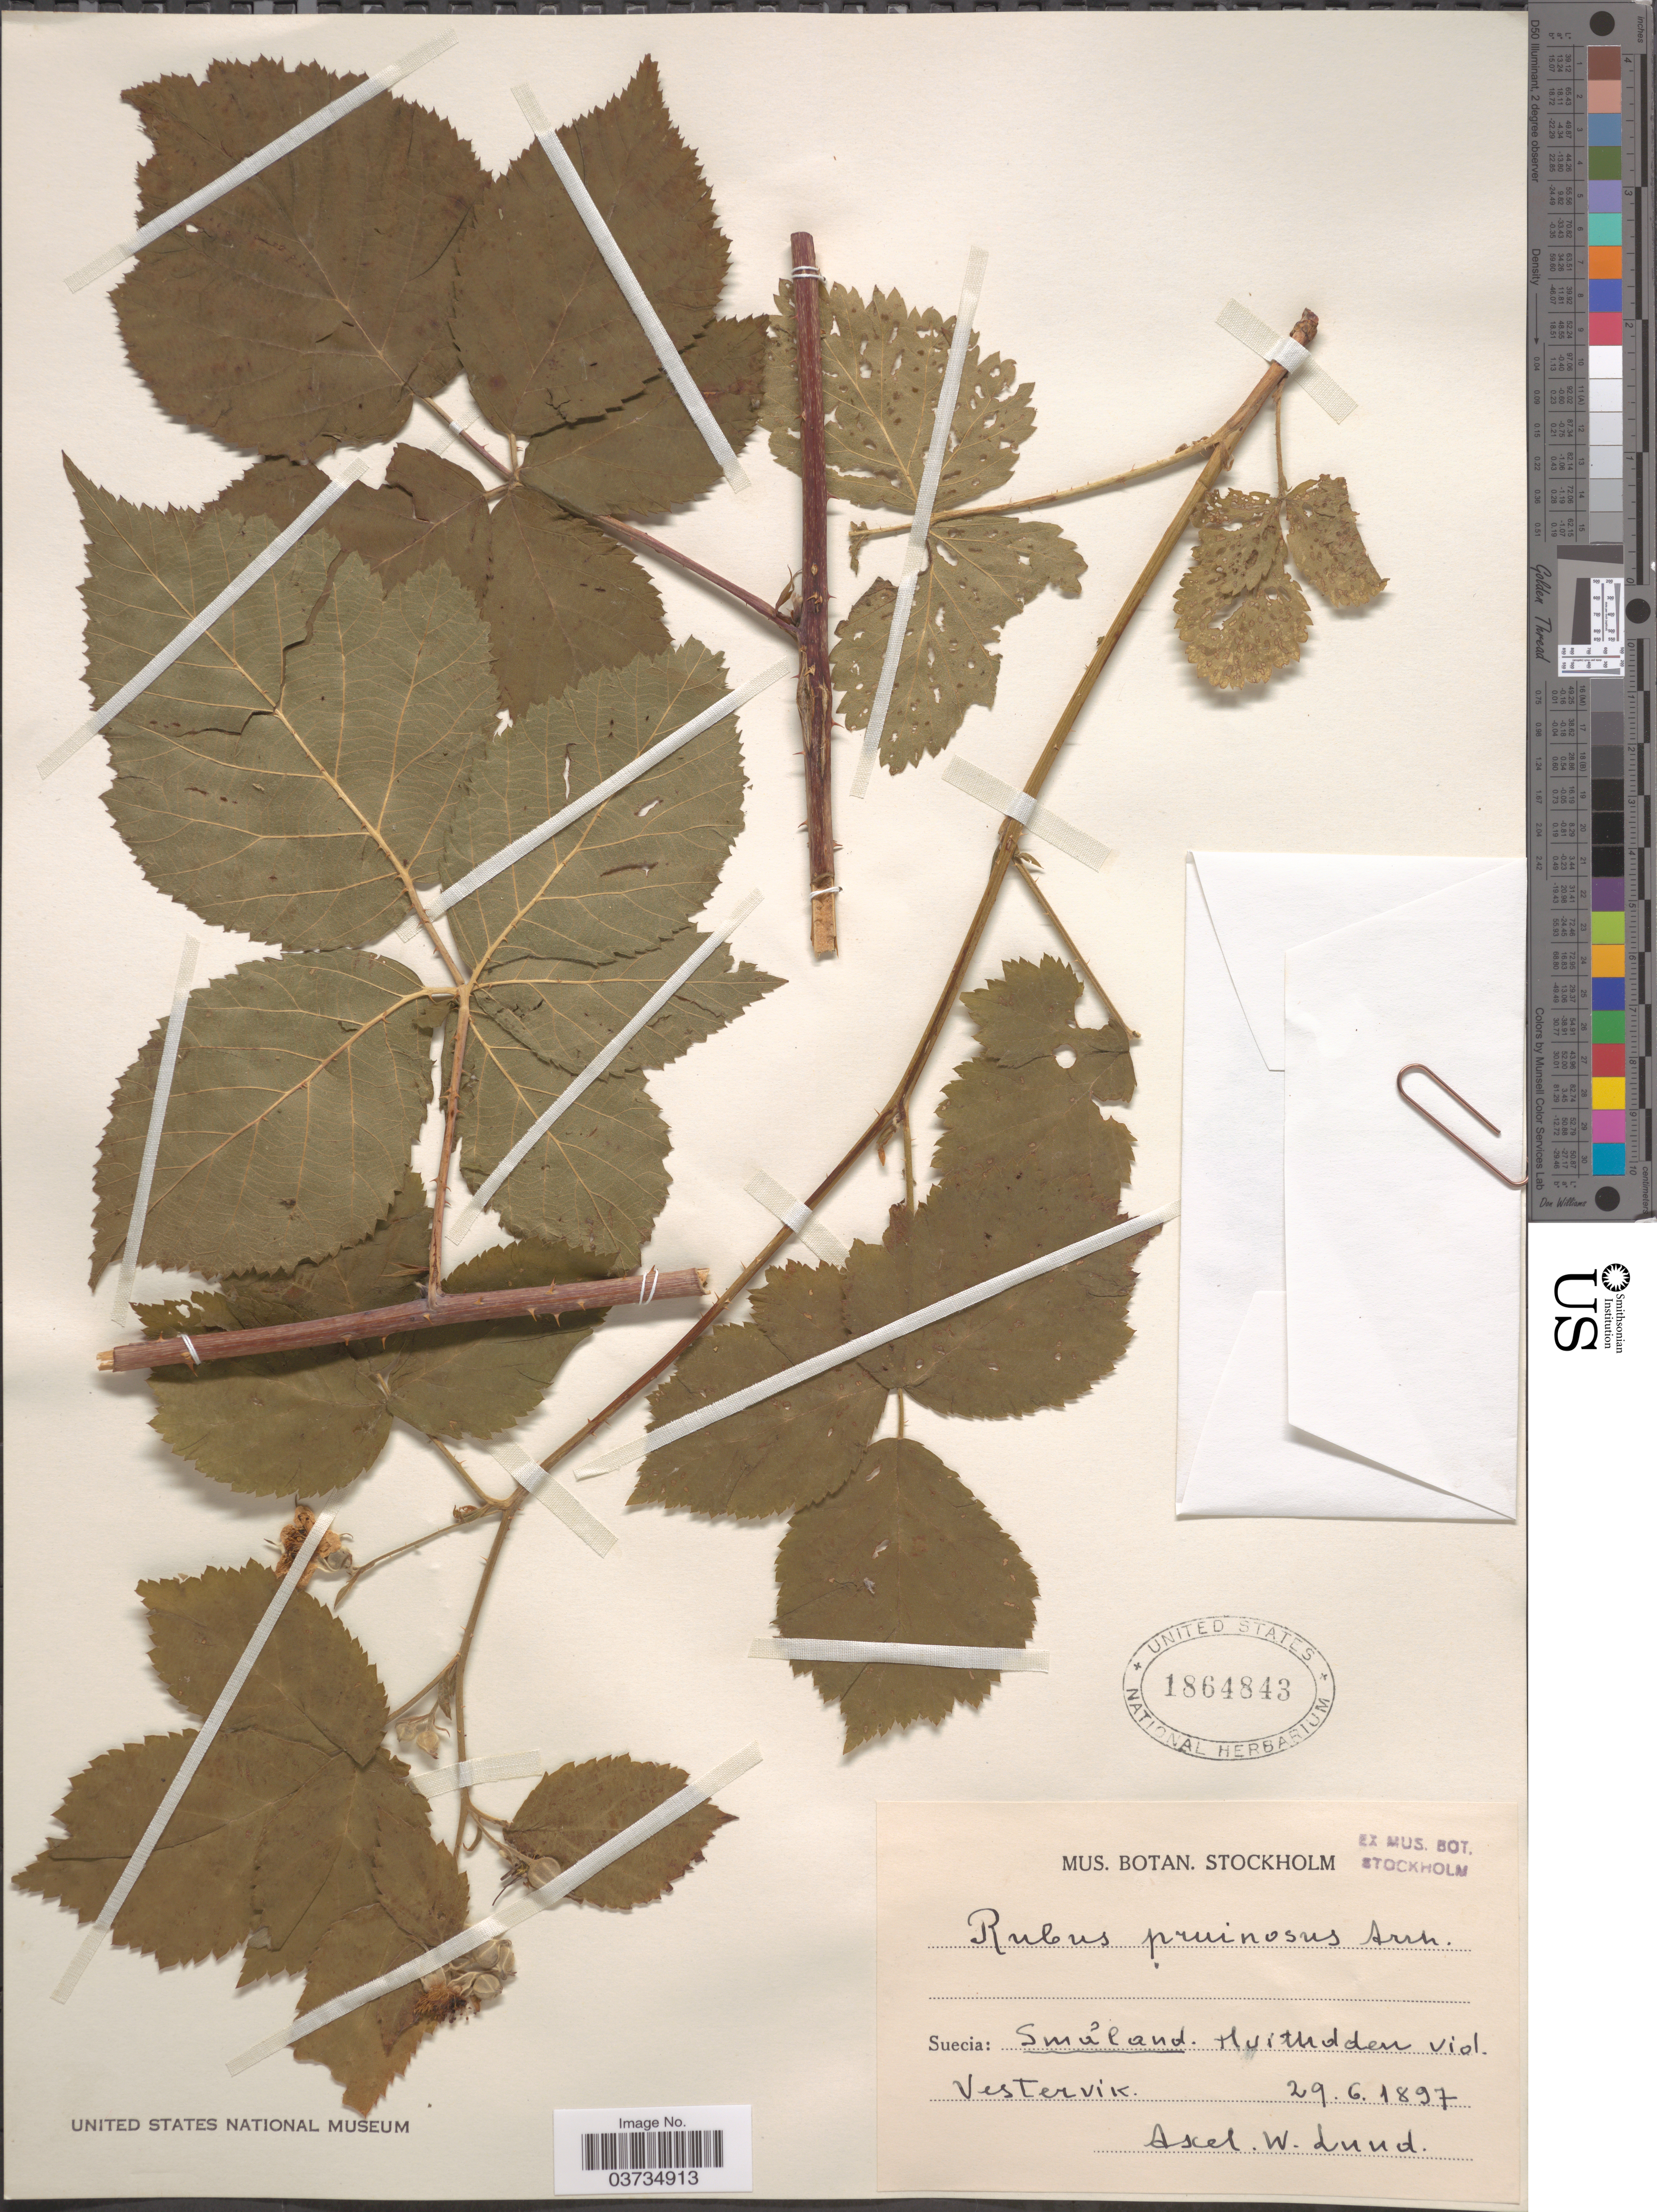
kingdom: Plantae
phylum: Tracheophyta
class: Magnoliopsida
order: Rosales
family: Rosaceae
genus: Rubus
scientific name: Rubus pruinosus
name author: Arrh.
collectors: A. Lund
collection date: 1897-06-29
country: Sweden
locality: Suecia: Småland, Huitudden viol. Vestervik.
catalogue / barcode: US 1864843